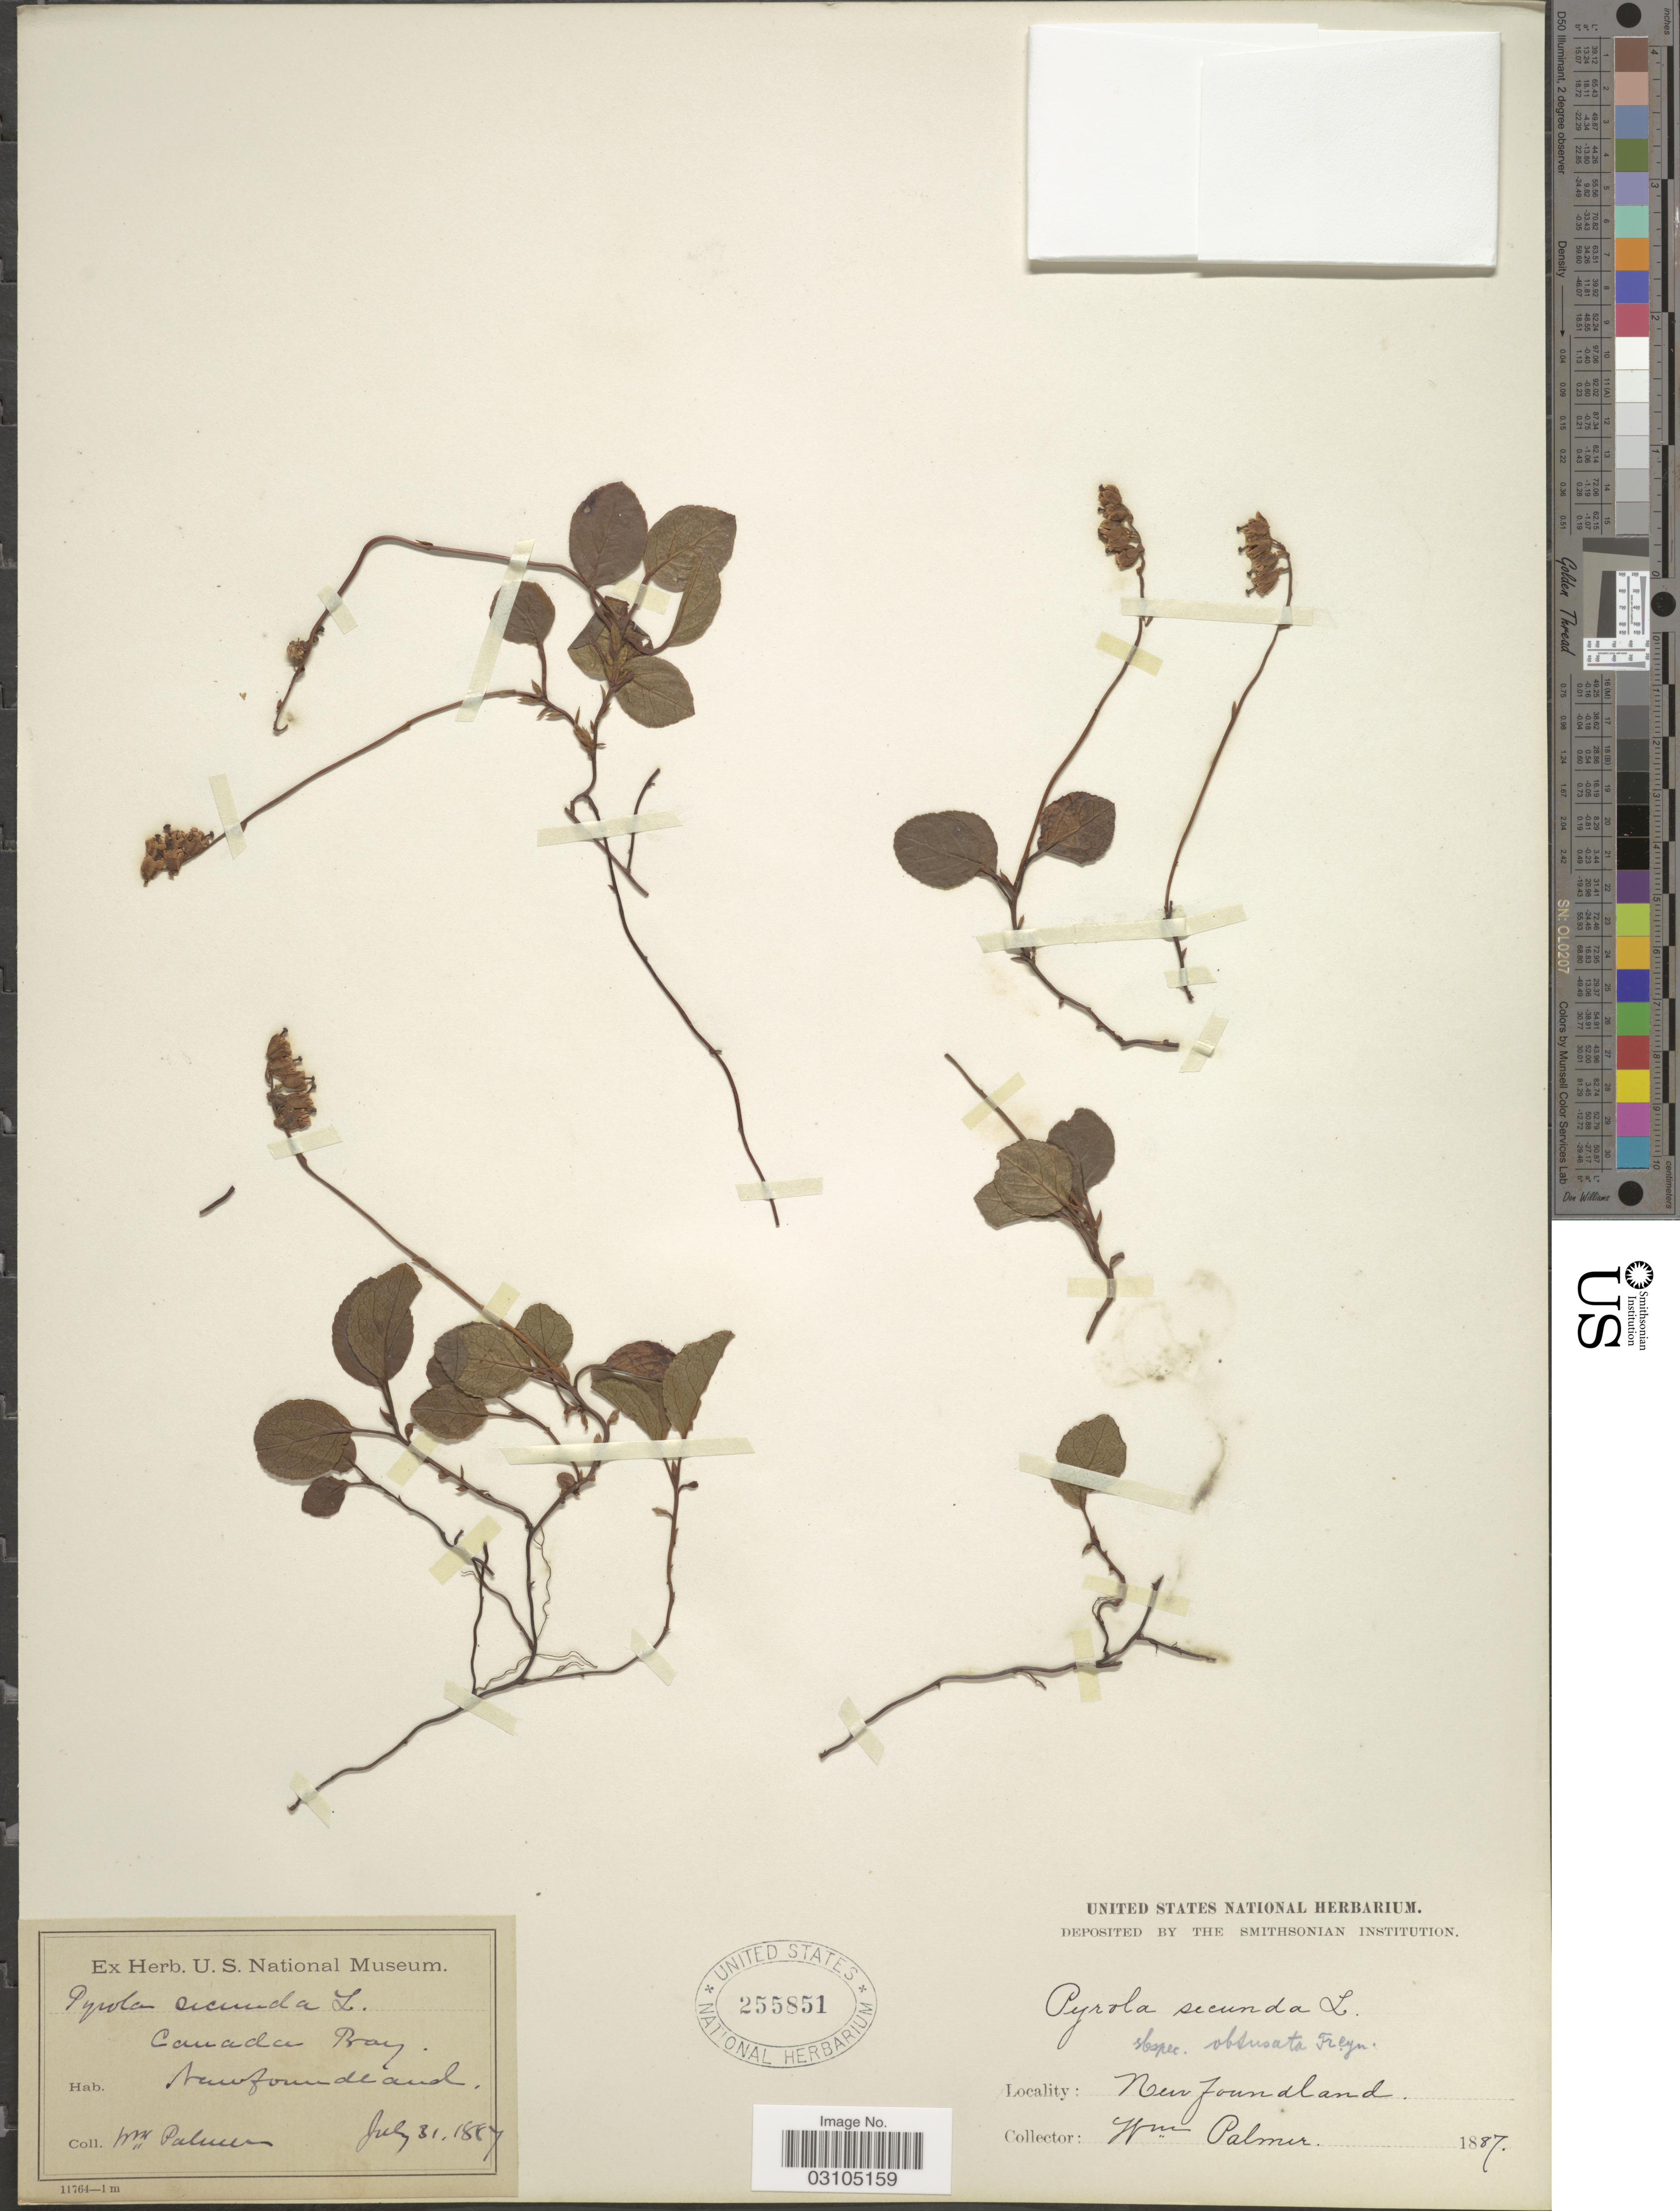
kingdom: Plantae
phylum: Tracheophyta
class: Magnoliopsida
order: Ericales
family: Ericaceae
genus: Orthilia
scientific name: Orthilia secunda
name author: (L.) House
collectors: W. Palmer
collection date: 1887-07-31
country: Canada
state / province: Newfoundland and Labrador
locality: Canada Bay.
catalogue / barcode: US 255851